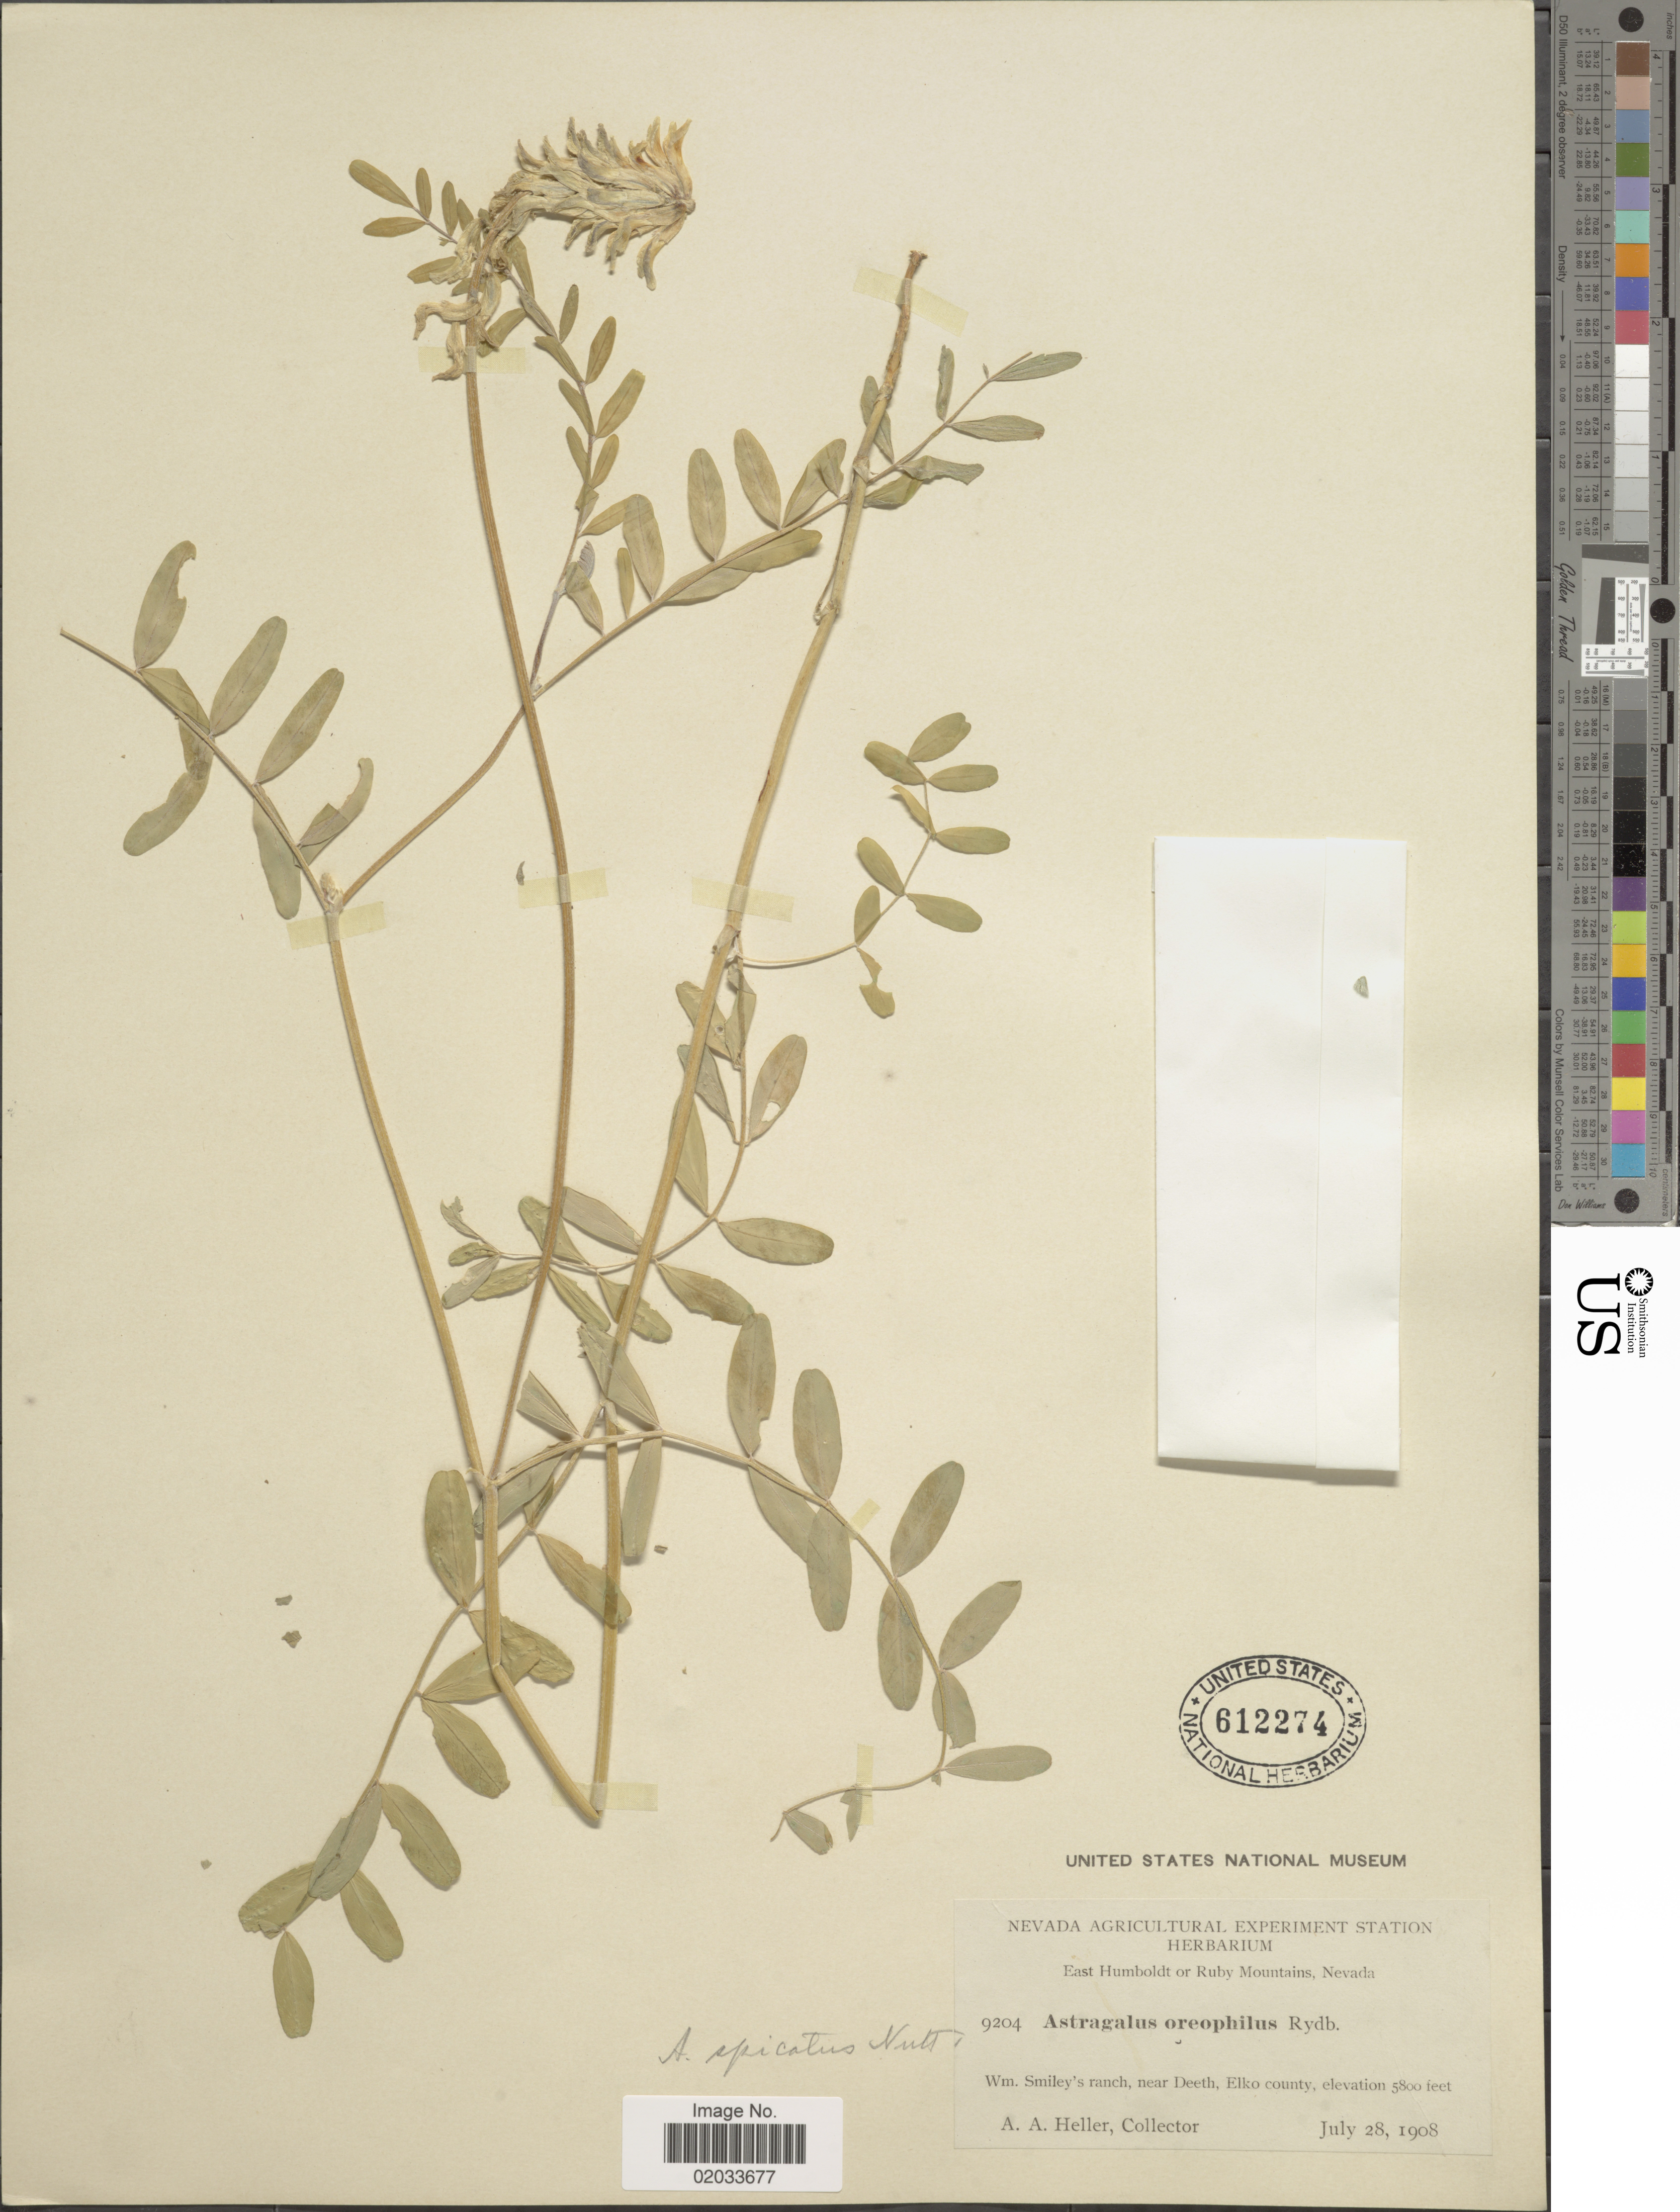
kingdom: Plantae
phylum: Tracheophyta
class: Magnoliopsida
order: Fabales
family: Fabaceae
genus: Astragalus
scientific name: Astragalus pachystachys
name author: Bunge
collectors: A. A. Heller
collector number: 9204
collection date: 1908-07-28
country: United States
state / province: Nevada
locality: East Humboldt or Ruby Mountains, Wm. Smiley's ranch, near Deeth, Elko county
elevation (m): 1768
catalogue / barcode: US 612274